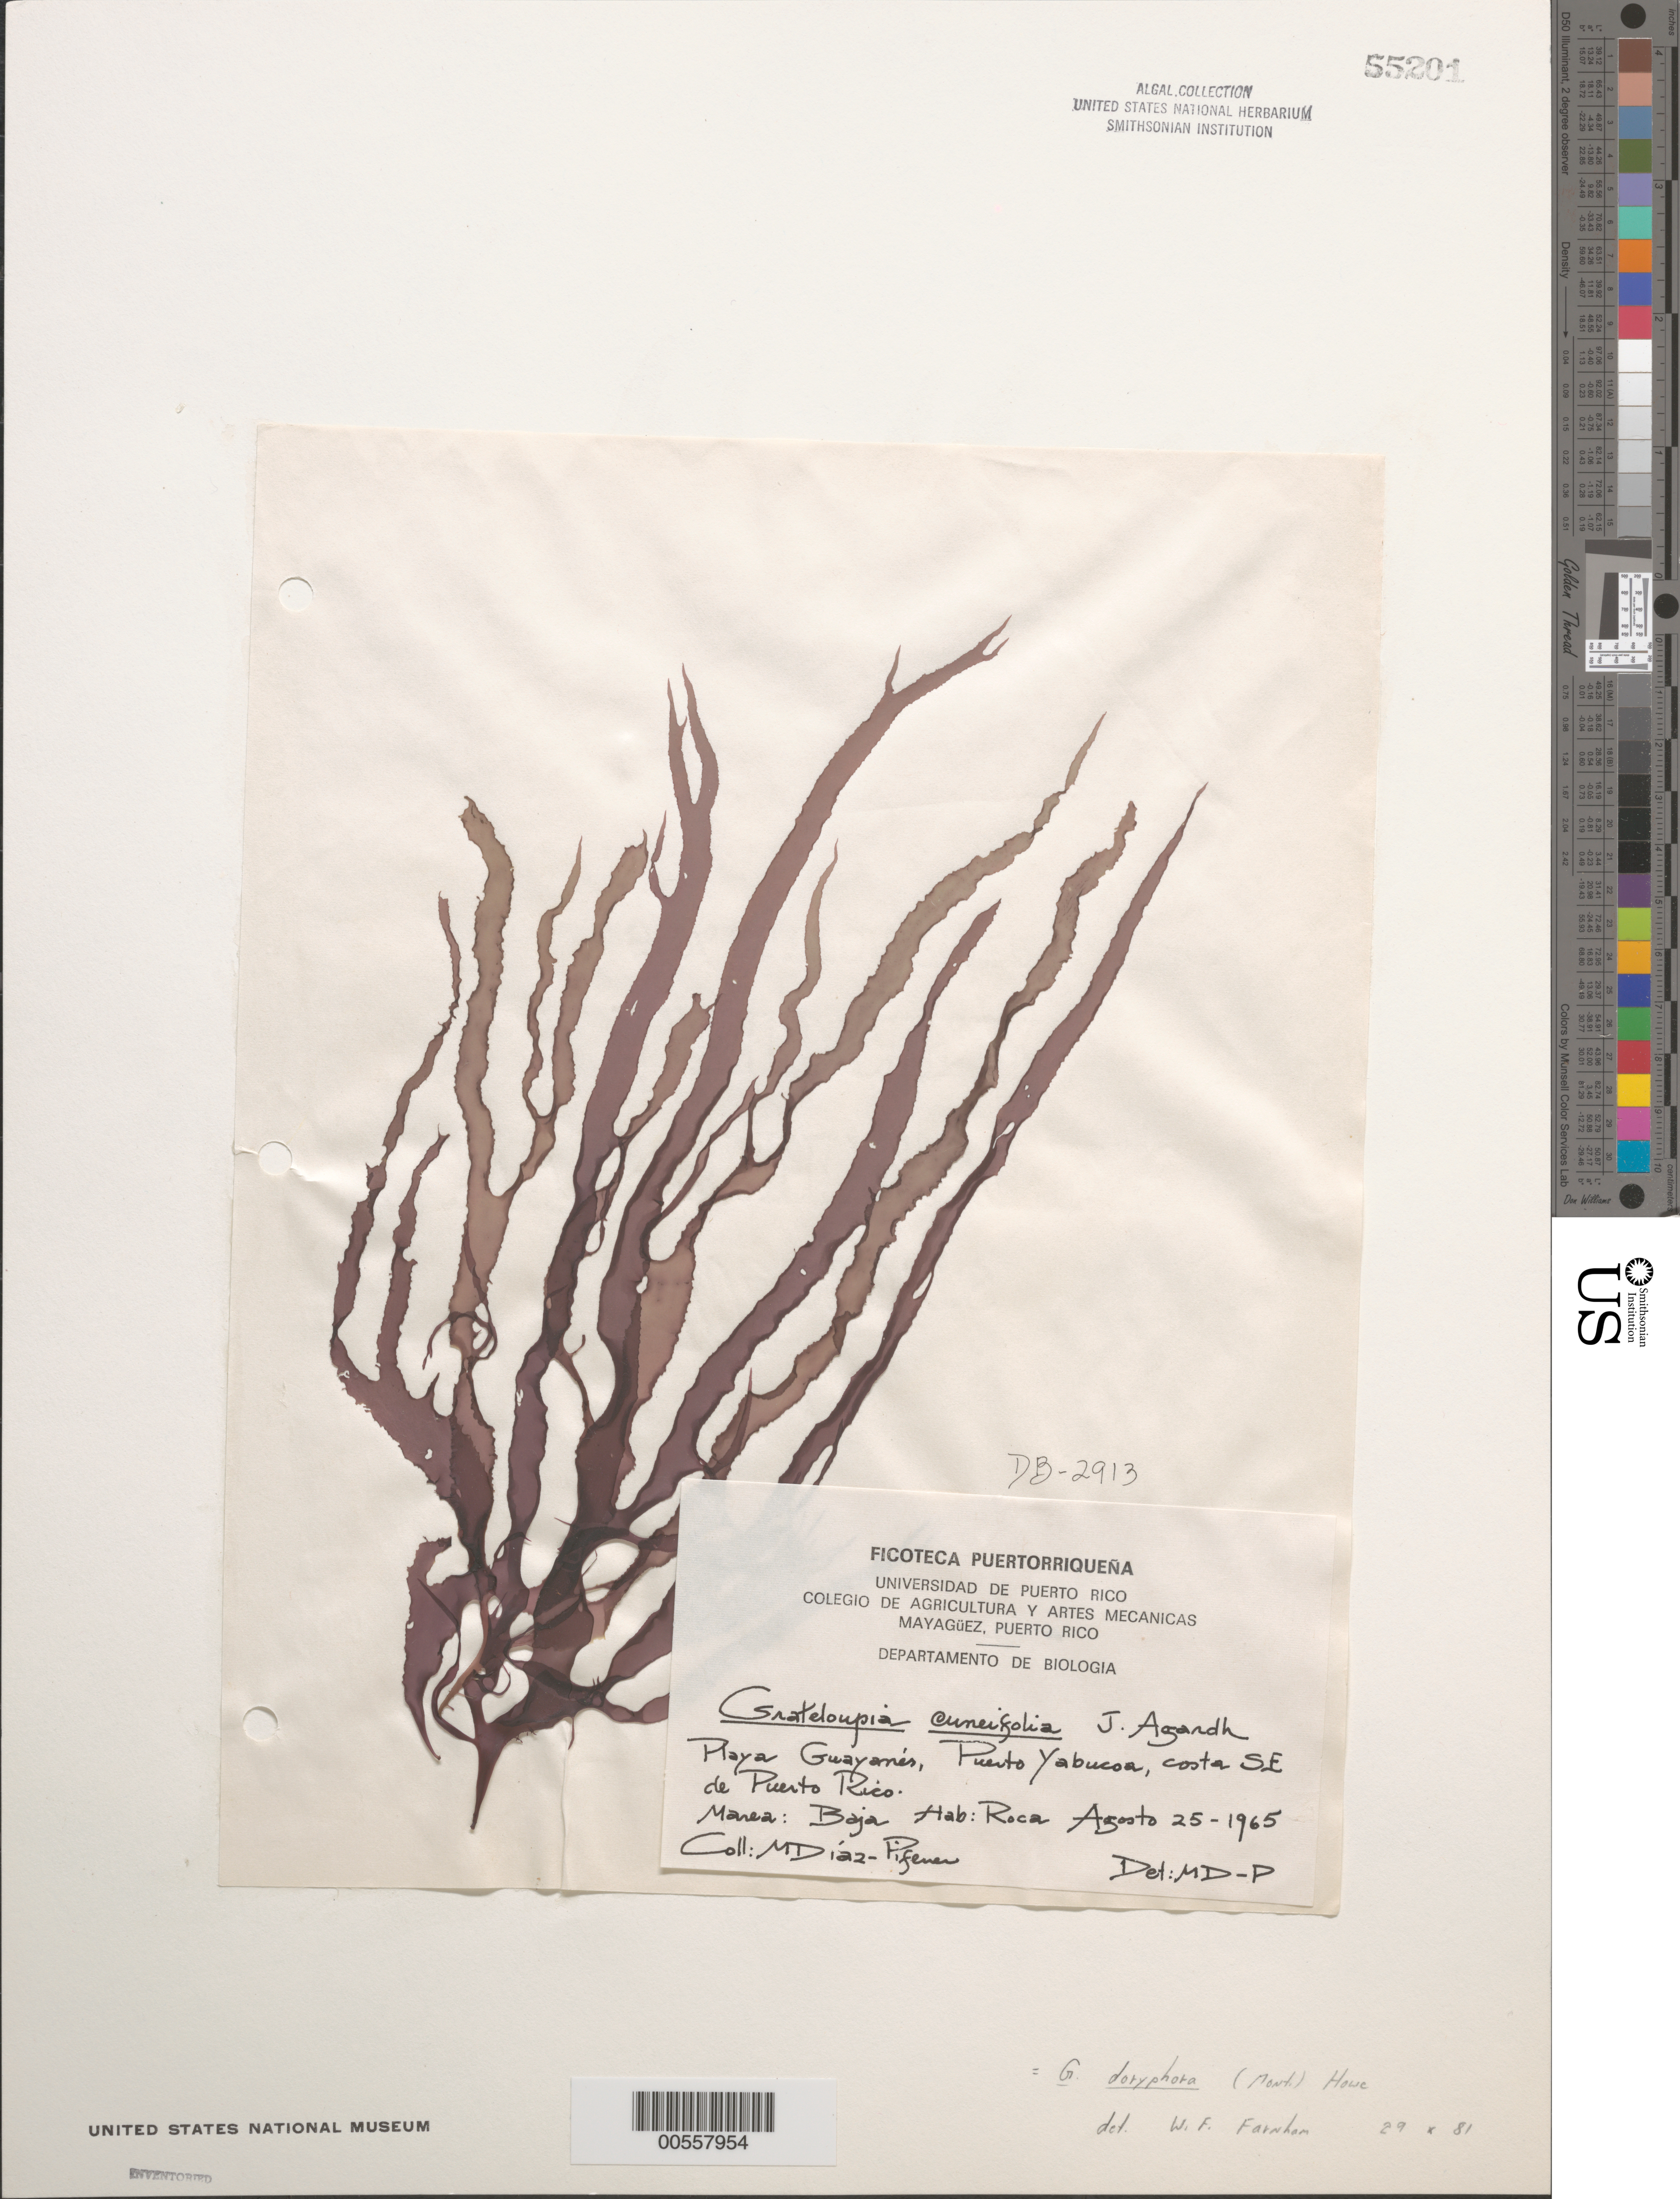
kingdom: Plantae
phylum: Rhodophyta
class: Florideophyceae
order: Halymeniales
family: Halymeniaceae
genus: Grateloupia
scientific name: Grateloupia doryphora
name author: (Mont.) Howe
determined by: Farnham, W. F.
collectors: M. Diaz-Piferrer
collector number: Db-2913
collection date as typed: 25 Aug 1965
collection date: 1965-08-25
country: Puerto Rico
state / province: Yabucoa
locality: Playa Guayanes, Puerto Yabucoa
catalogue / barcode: US 55201